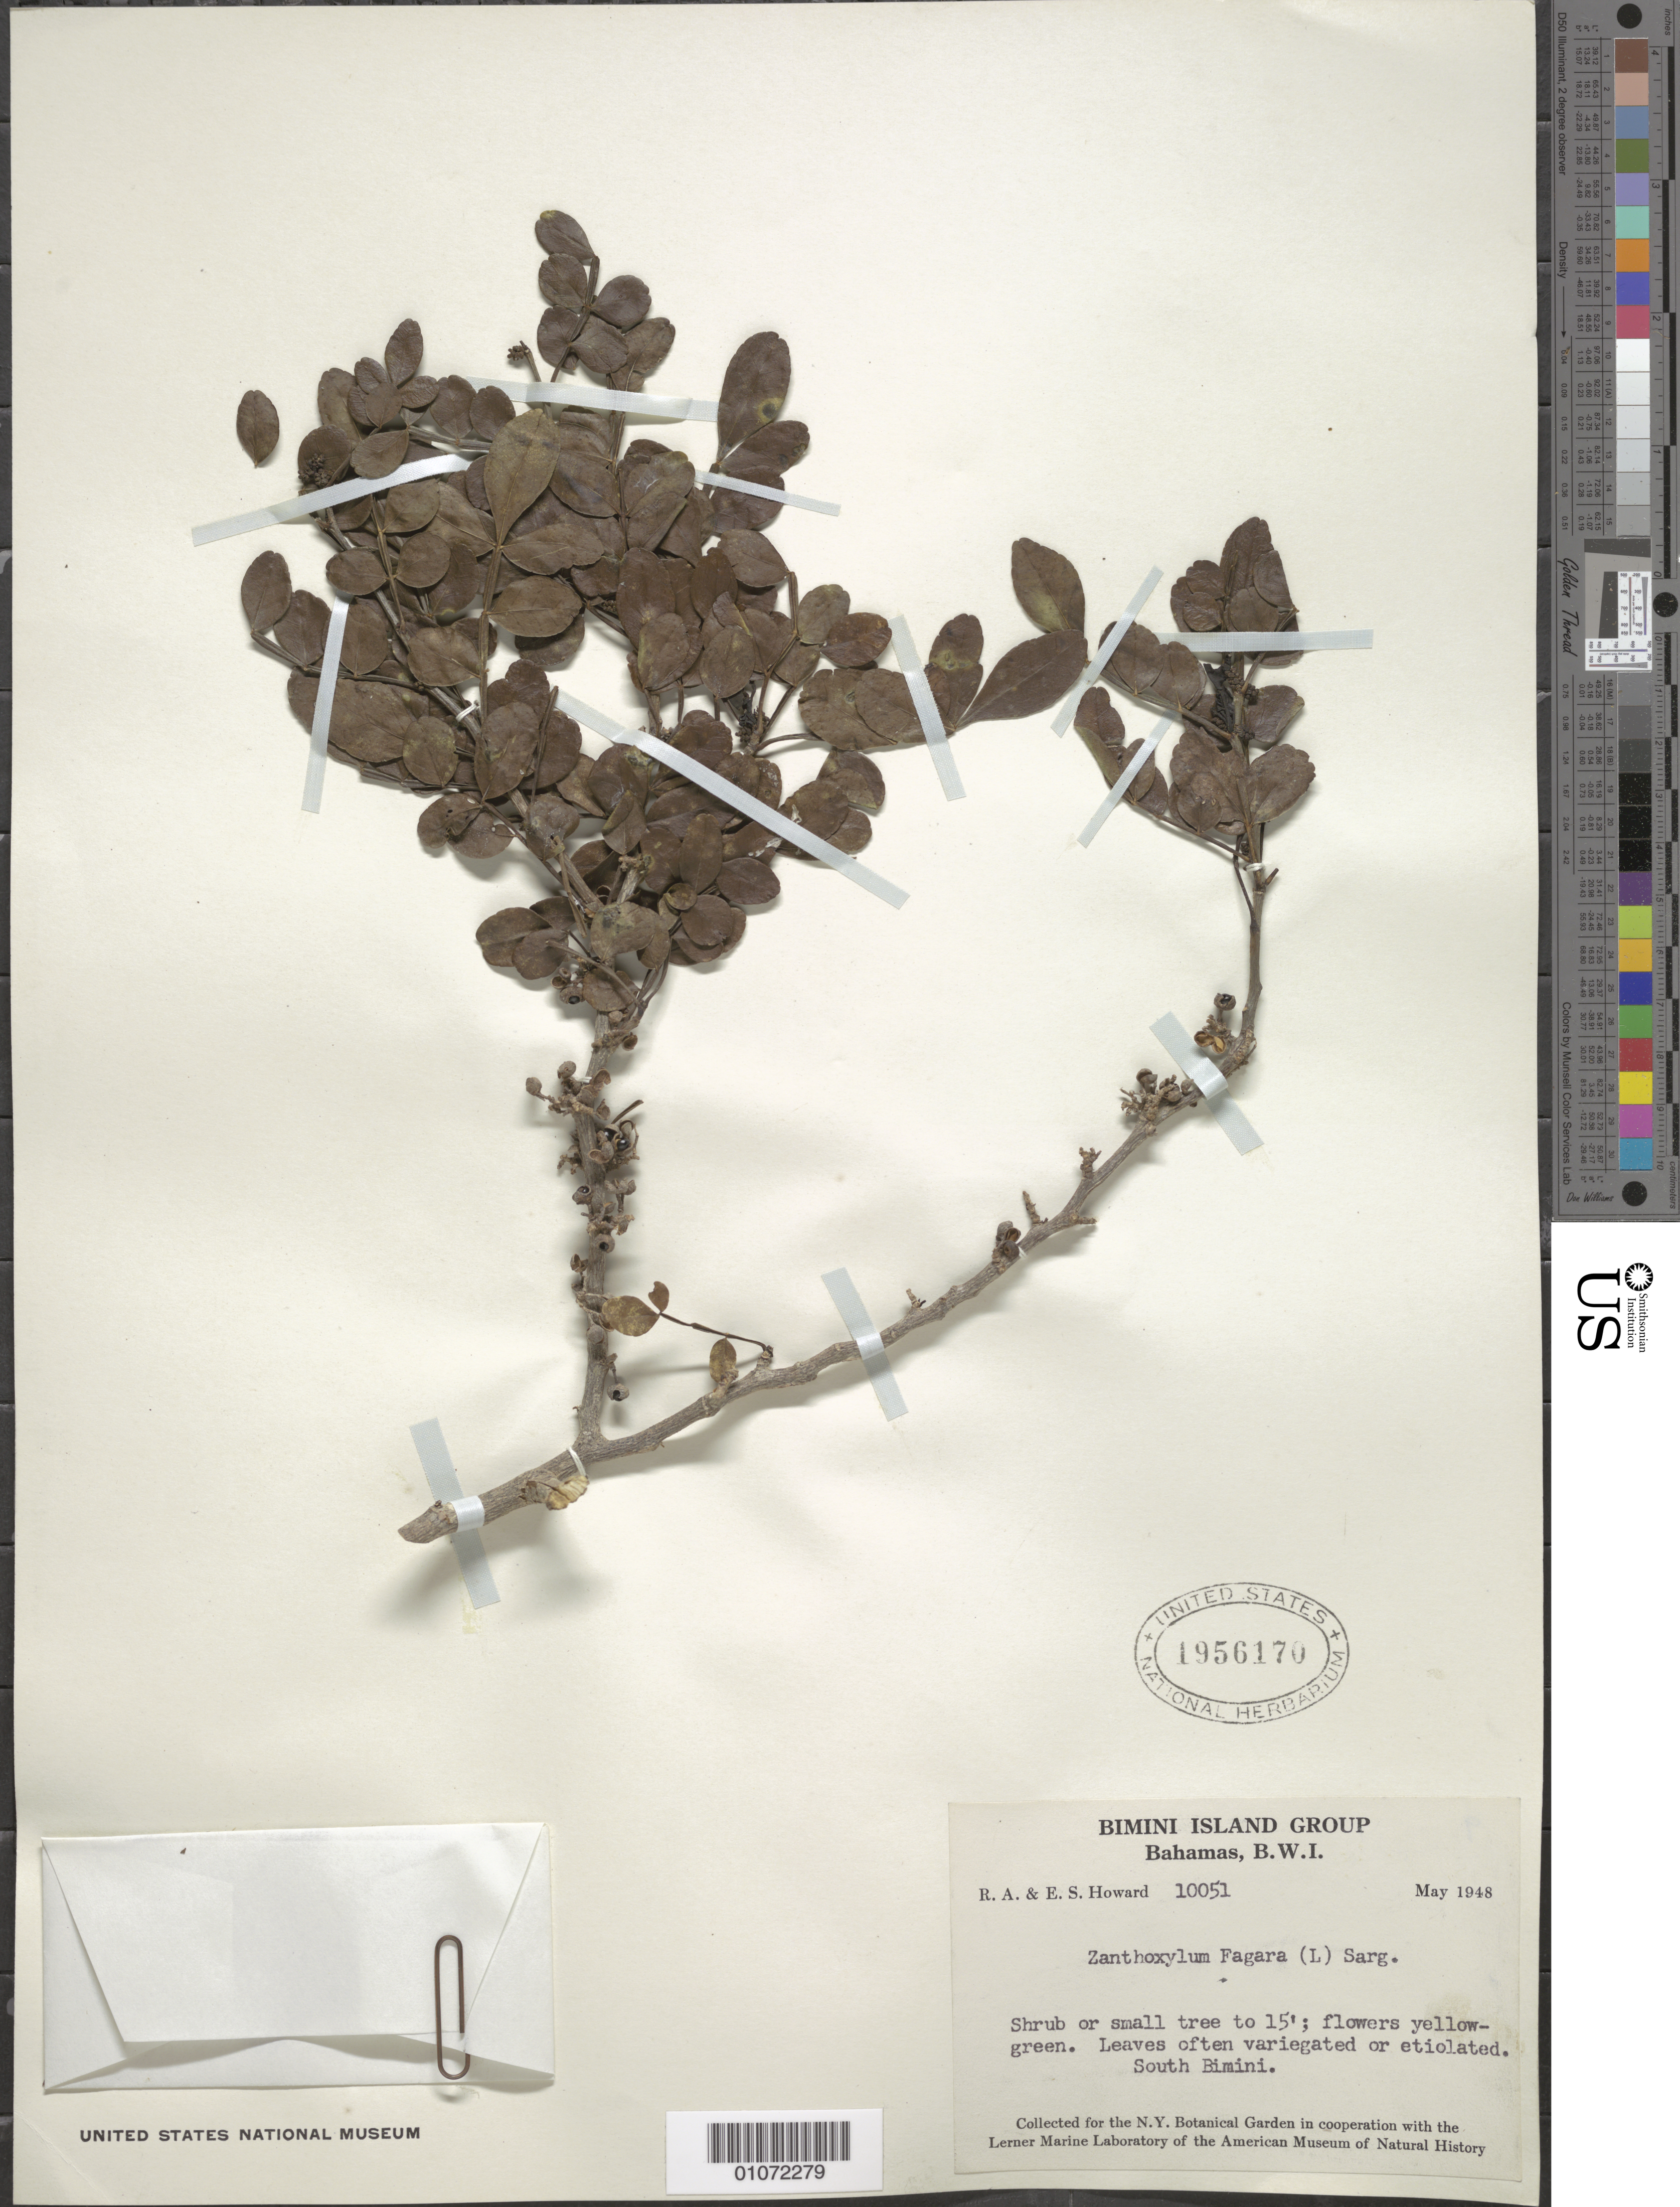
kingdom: Plantae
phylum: Tracheophyta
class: Magnoliopsida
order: Sapindales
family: Rutaceae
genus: Zanthoxylum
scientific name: Zanthoxylum fagara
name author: (L.) Sarg.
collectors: R. A. Howard & E. S. Howard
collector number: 10051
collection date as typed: May 1948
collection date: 1948-05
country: Bahamas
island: Bimini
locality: S Bimini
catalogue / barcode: US 1956170